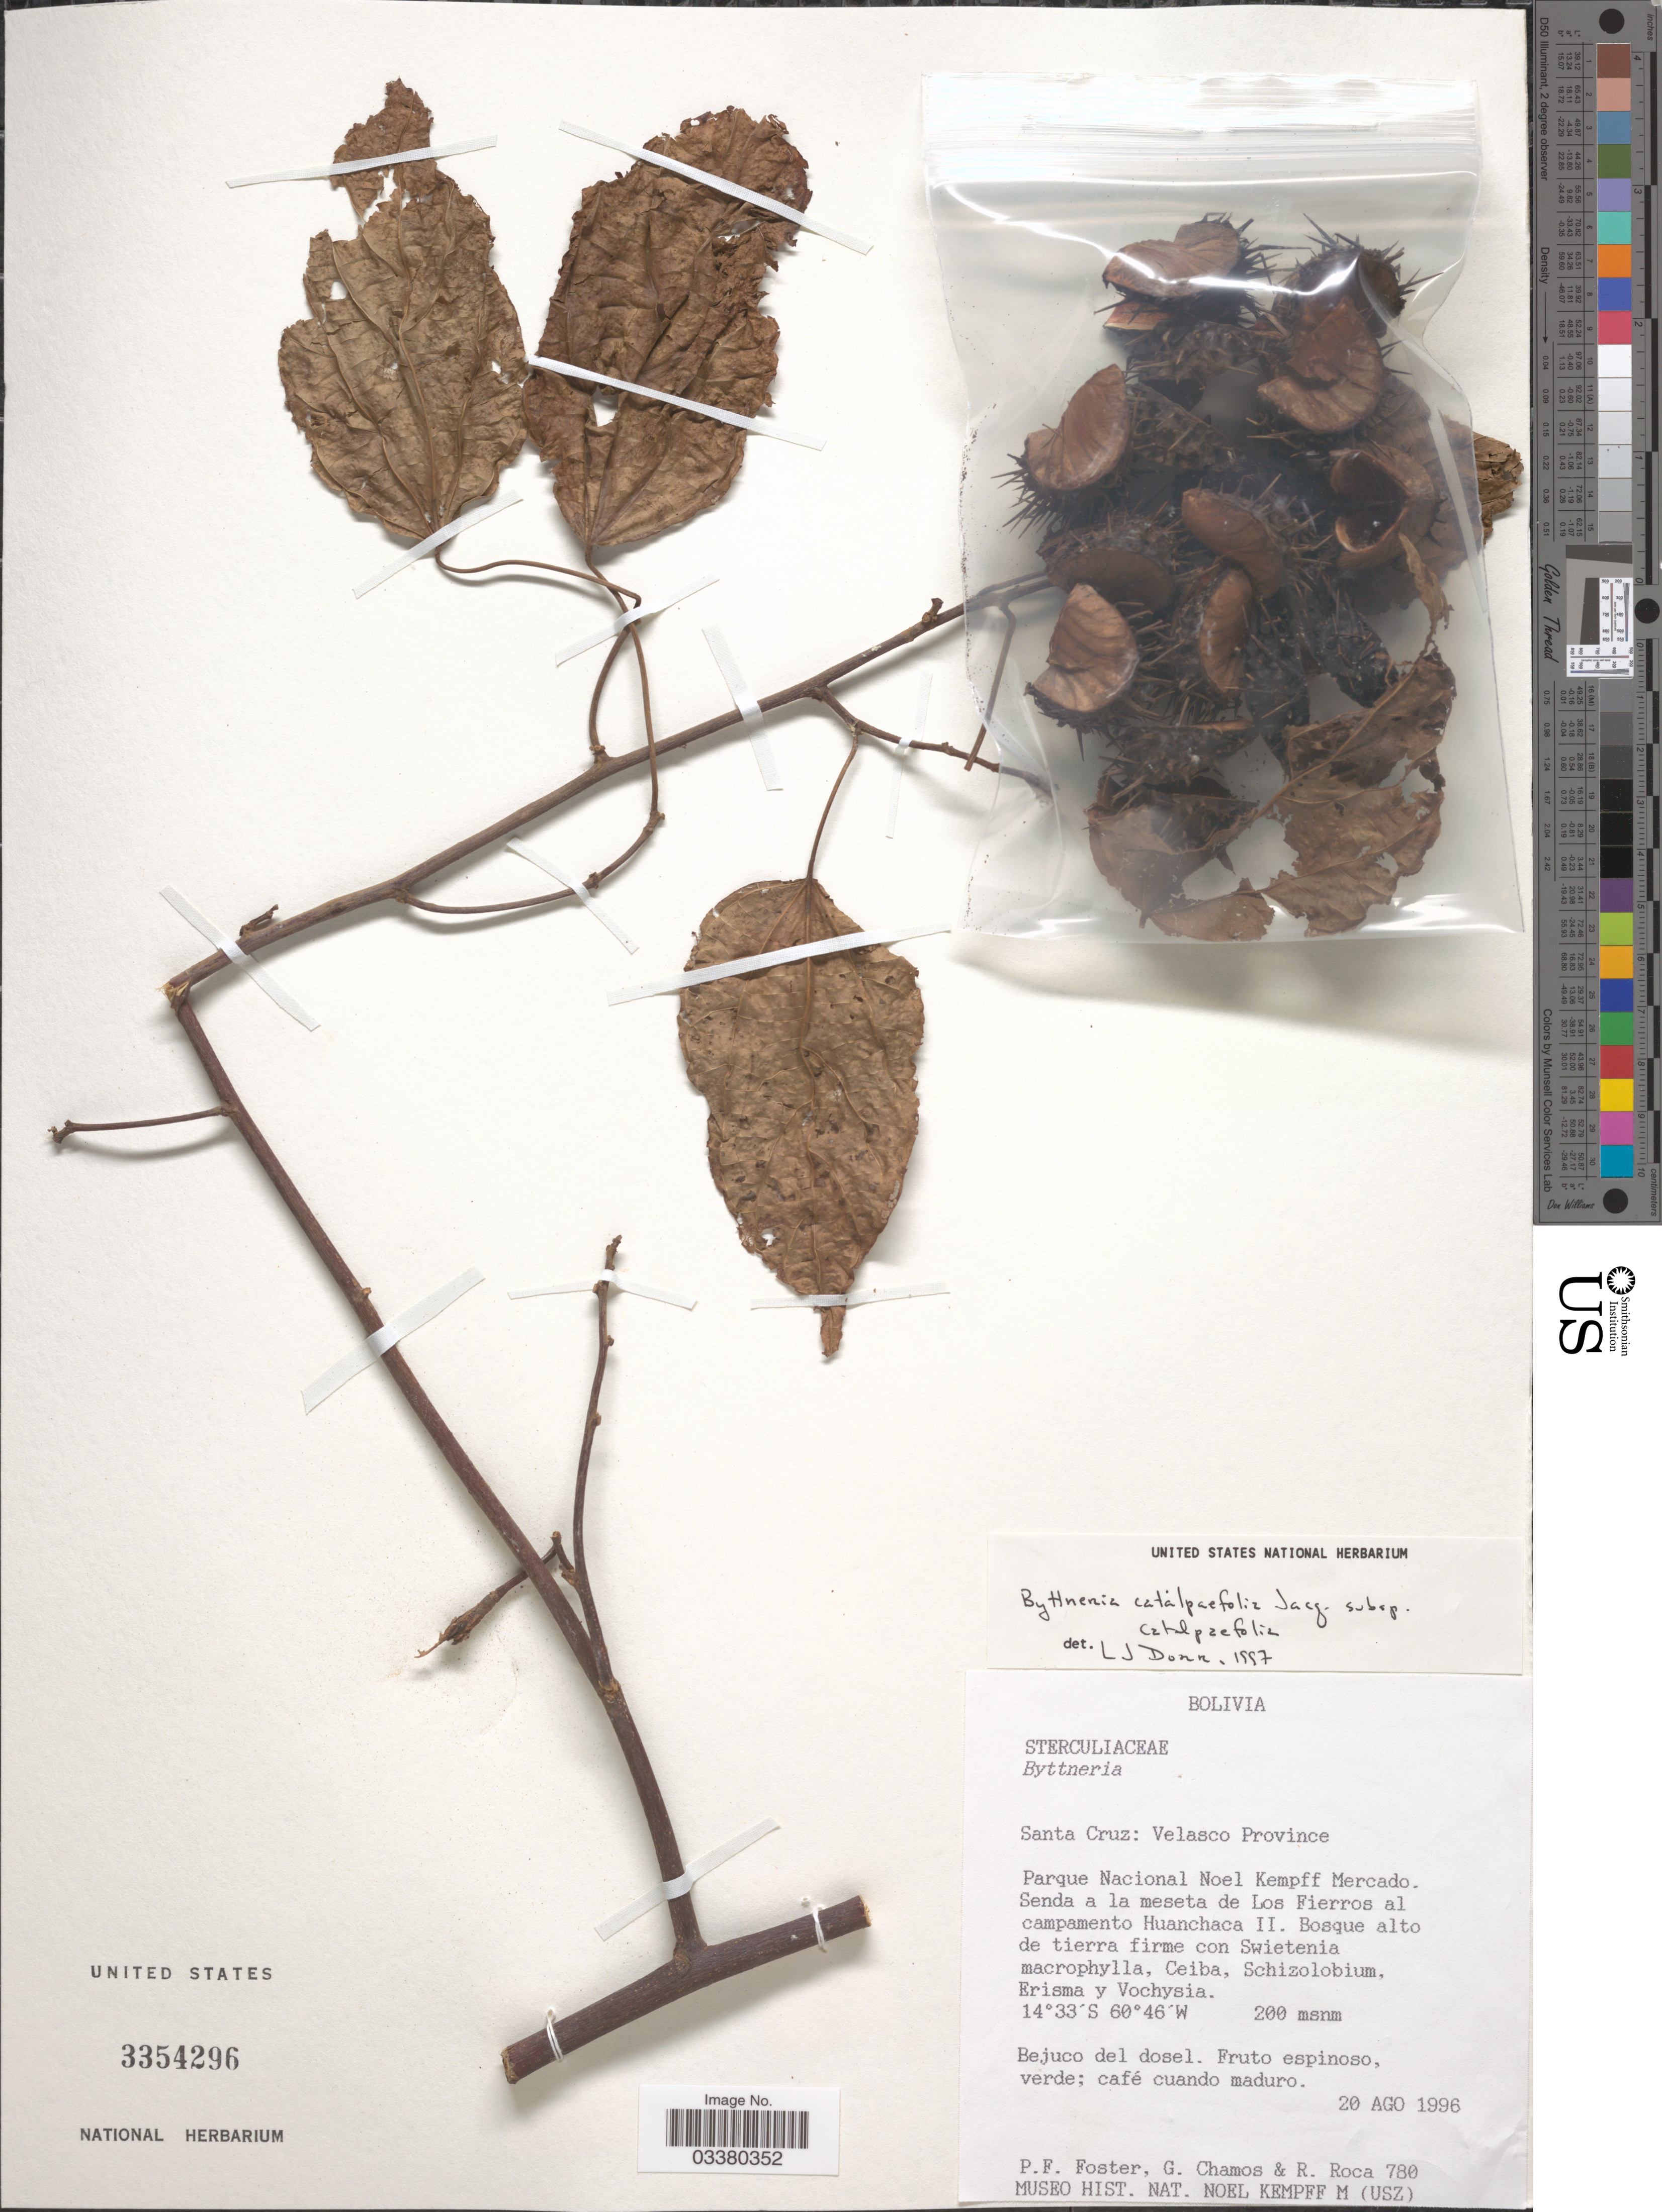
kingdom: Plantae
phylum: Tracheophyta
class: Magnoliopsida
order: Malvales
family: Malvaceae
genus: Byttneria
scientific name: Byttneria catalpifolia subsp. catalpifolia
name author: Jacq.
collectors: P. Foster, G. Chamos & R. Roca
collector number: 780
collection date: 1996-08-20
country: Bolivia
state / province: Santa Cruz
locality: Velasco Province. Parque Nacional Noel Kempff Mercado. Senda a la meseta de Los Fierros al campamento Huanchaca II.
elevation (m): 200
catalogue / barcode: US 3354296